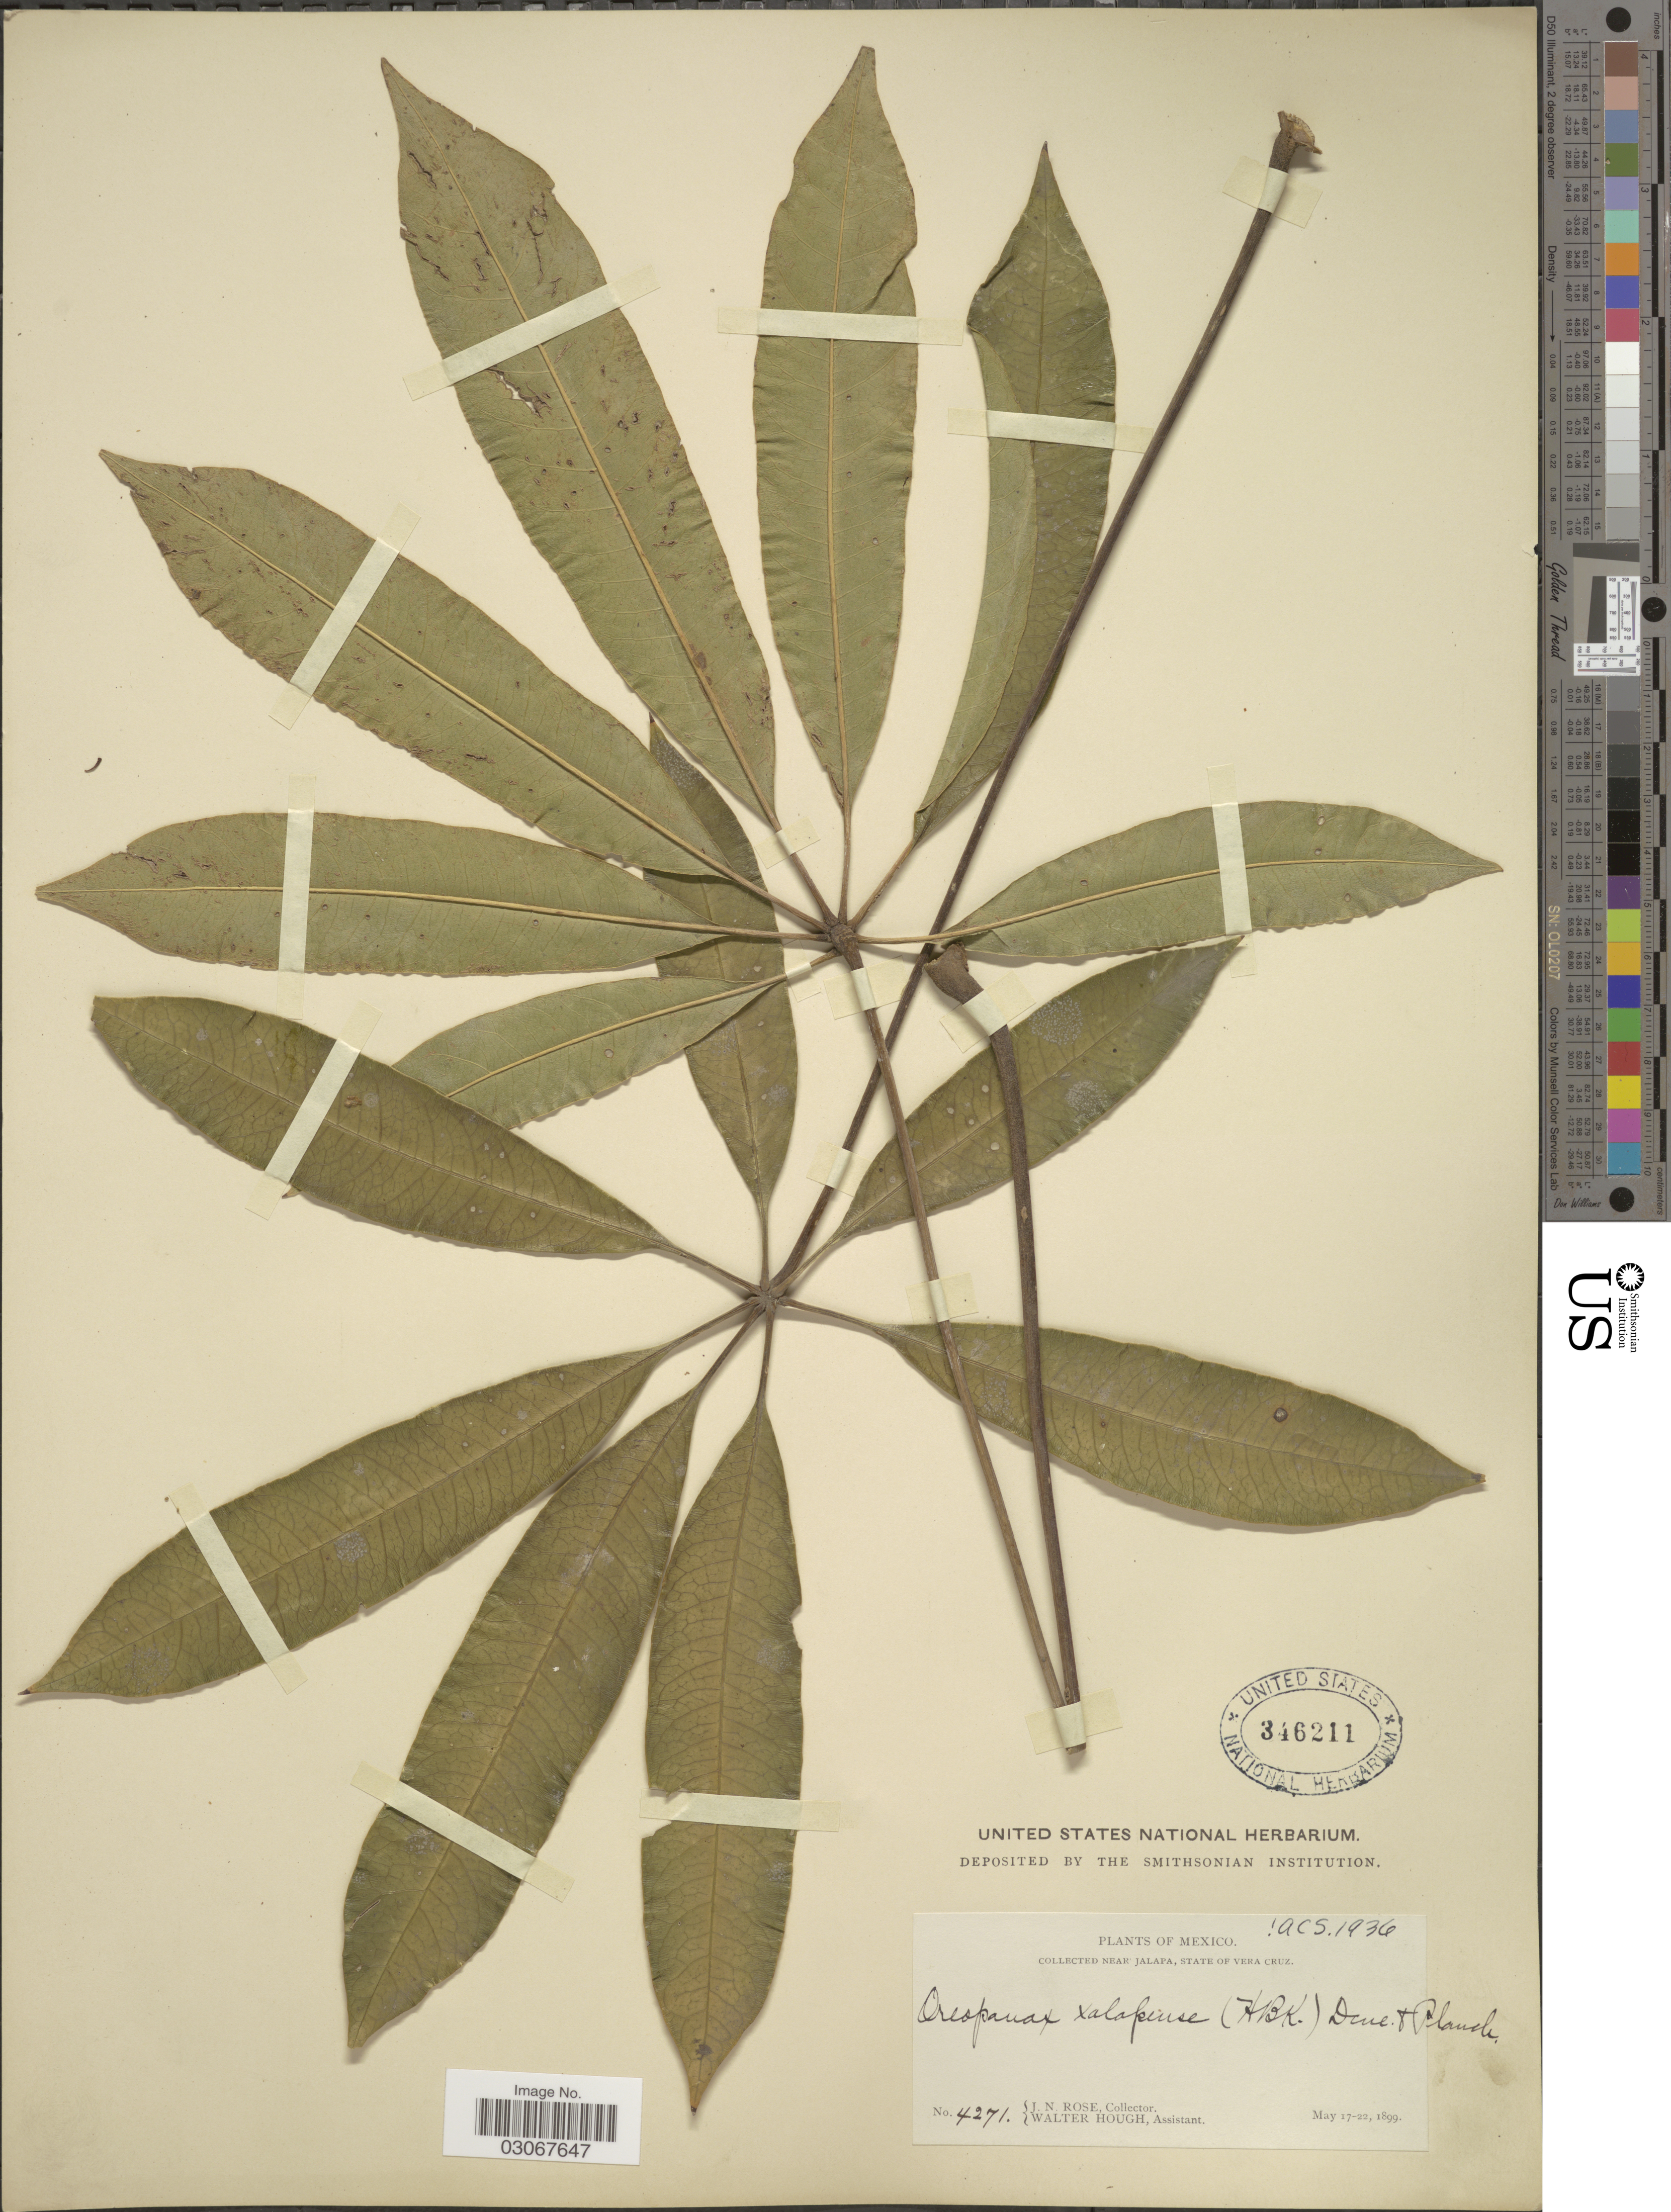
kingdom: Plantae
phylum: Tracheophyta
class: Magnoliopsida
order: Apiales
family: Araliaceae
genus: Oreopanax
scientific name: Oreopanax xalapensis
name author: (Kunth) Decne. & Planch.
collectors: J. N. Rose & W. Hough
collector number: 4271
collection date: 1899-05-17/1899-05-22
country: Mexico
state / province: Veracruz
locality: Near Jalapa, State of Vera Cruz.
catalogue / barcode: US 346211